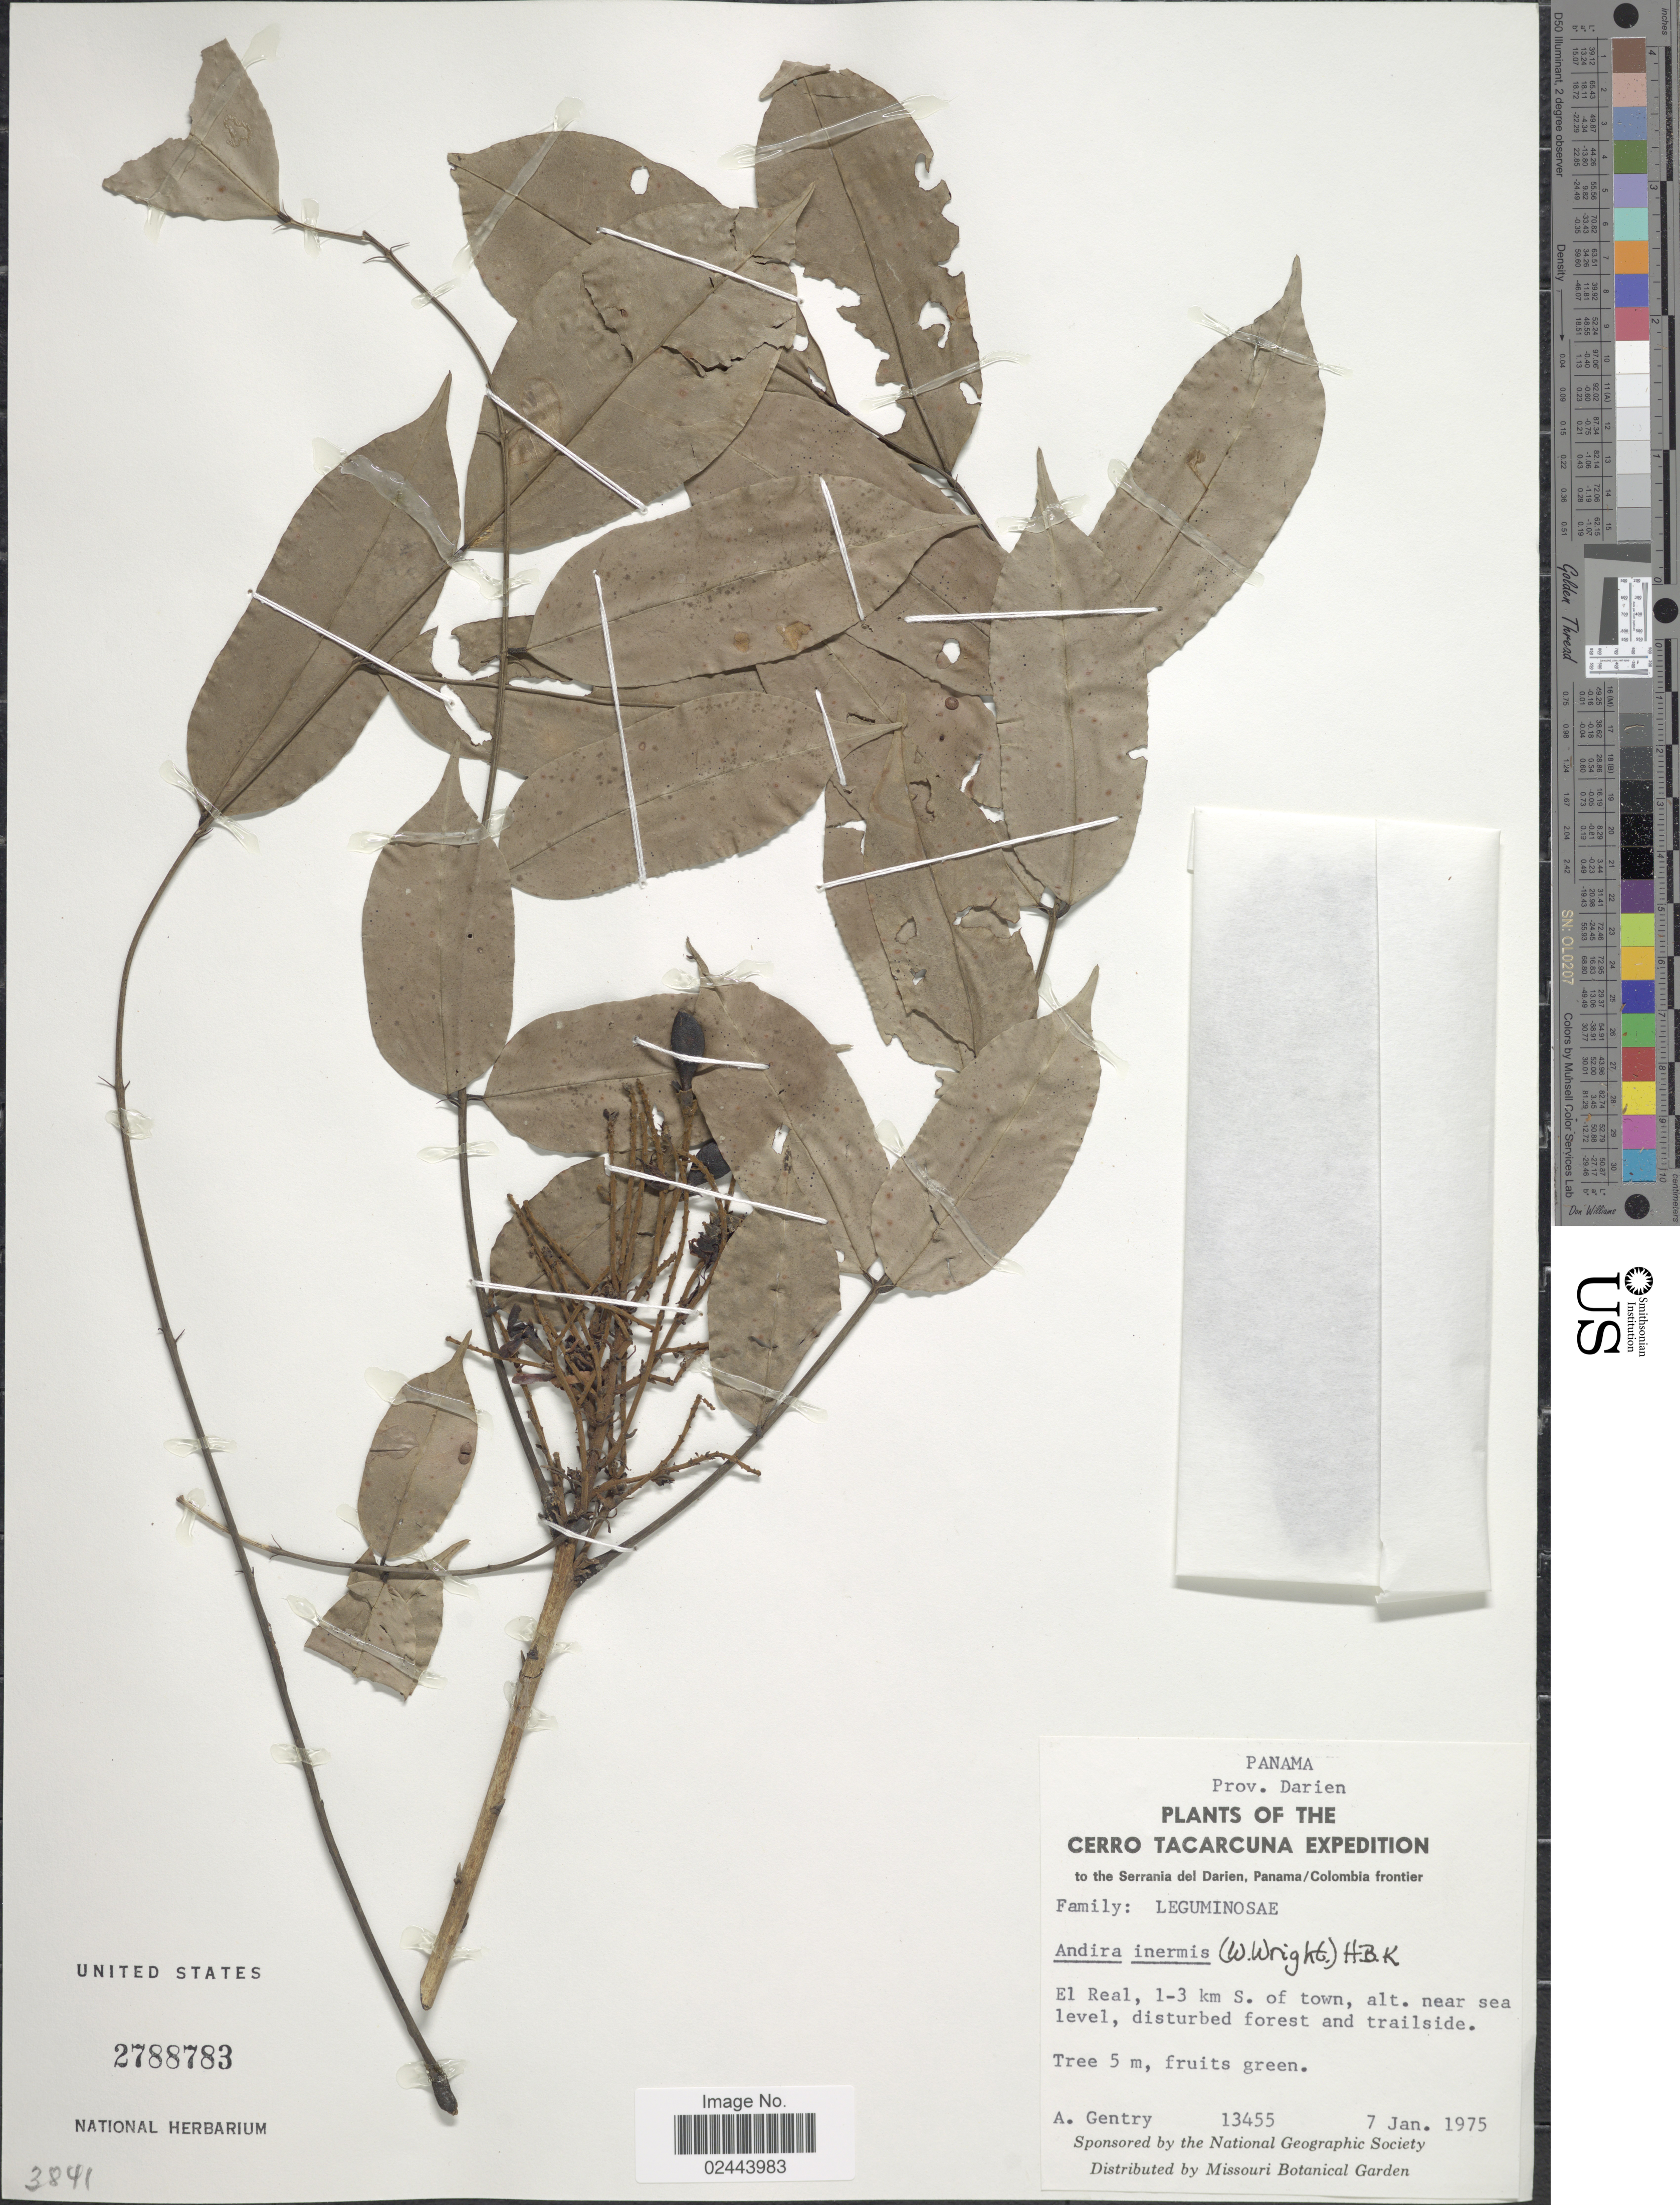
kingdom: Plantae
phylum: Tracheophyta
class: Magnoliopsida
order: Fabales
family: Fabaceae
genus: Andira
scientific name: Andira inermis subsp. inermis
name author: (W. Wright) Kunth ex DC.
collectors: A. H. Gentry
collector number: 13455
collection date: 1975-01-07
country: Panama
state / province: Darién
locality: The Cerro Tacarcuna, to the Serrania del Darien, Panama/Colombia frontier, El Real, 1-3 km S of town, disturbed and trailside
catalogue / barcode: US 2788783